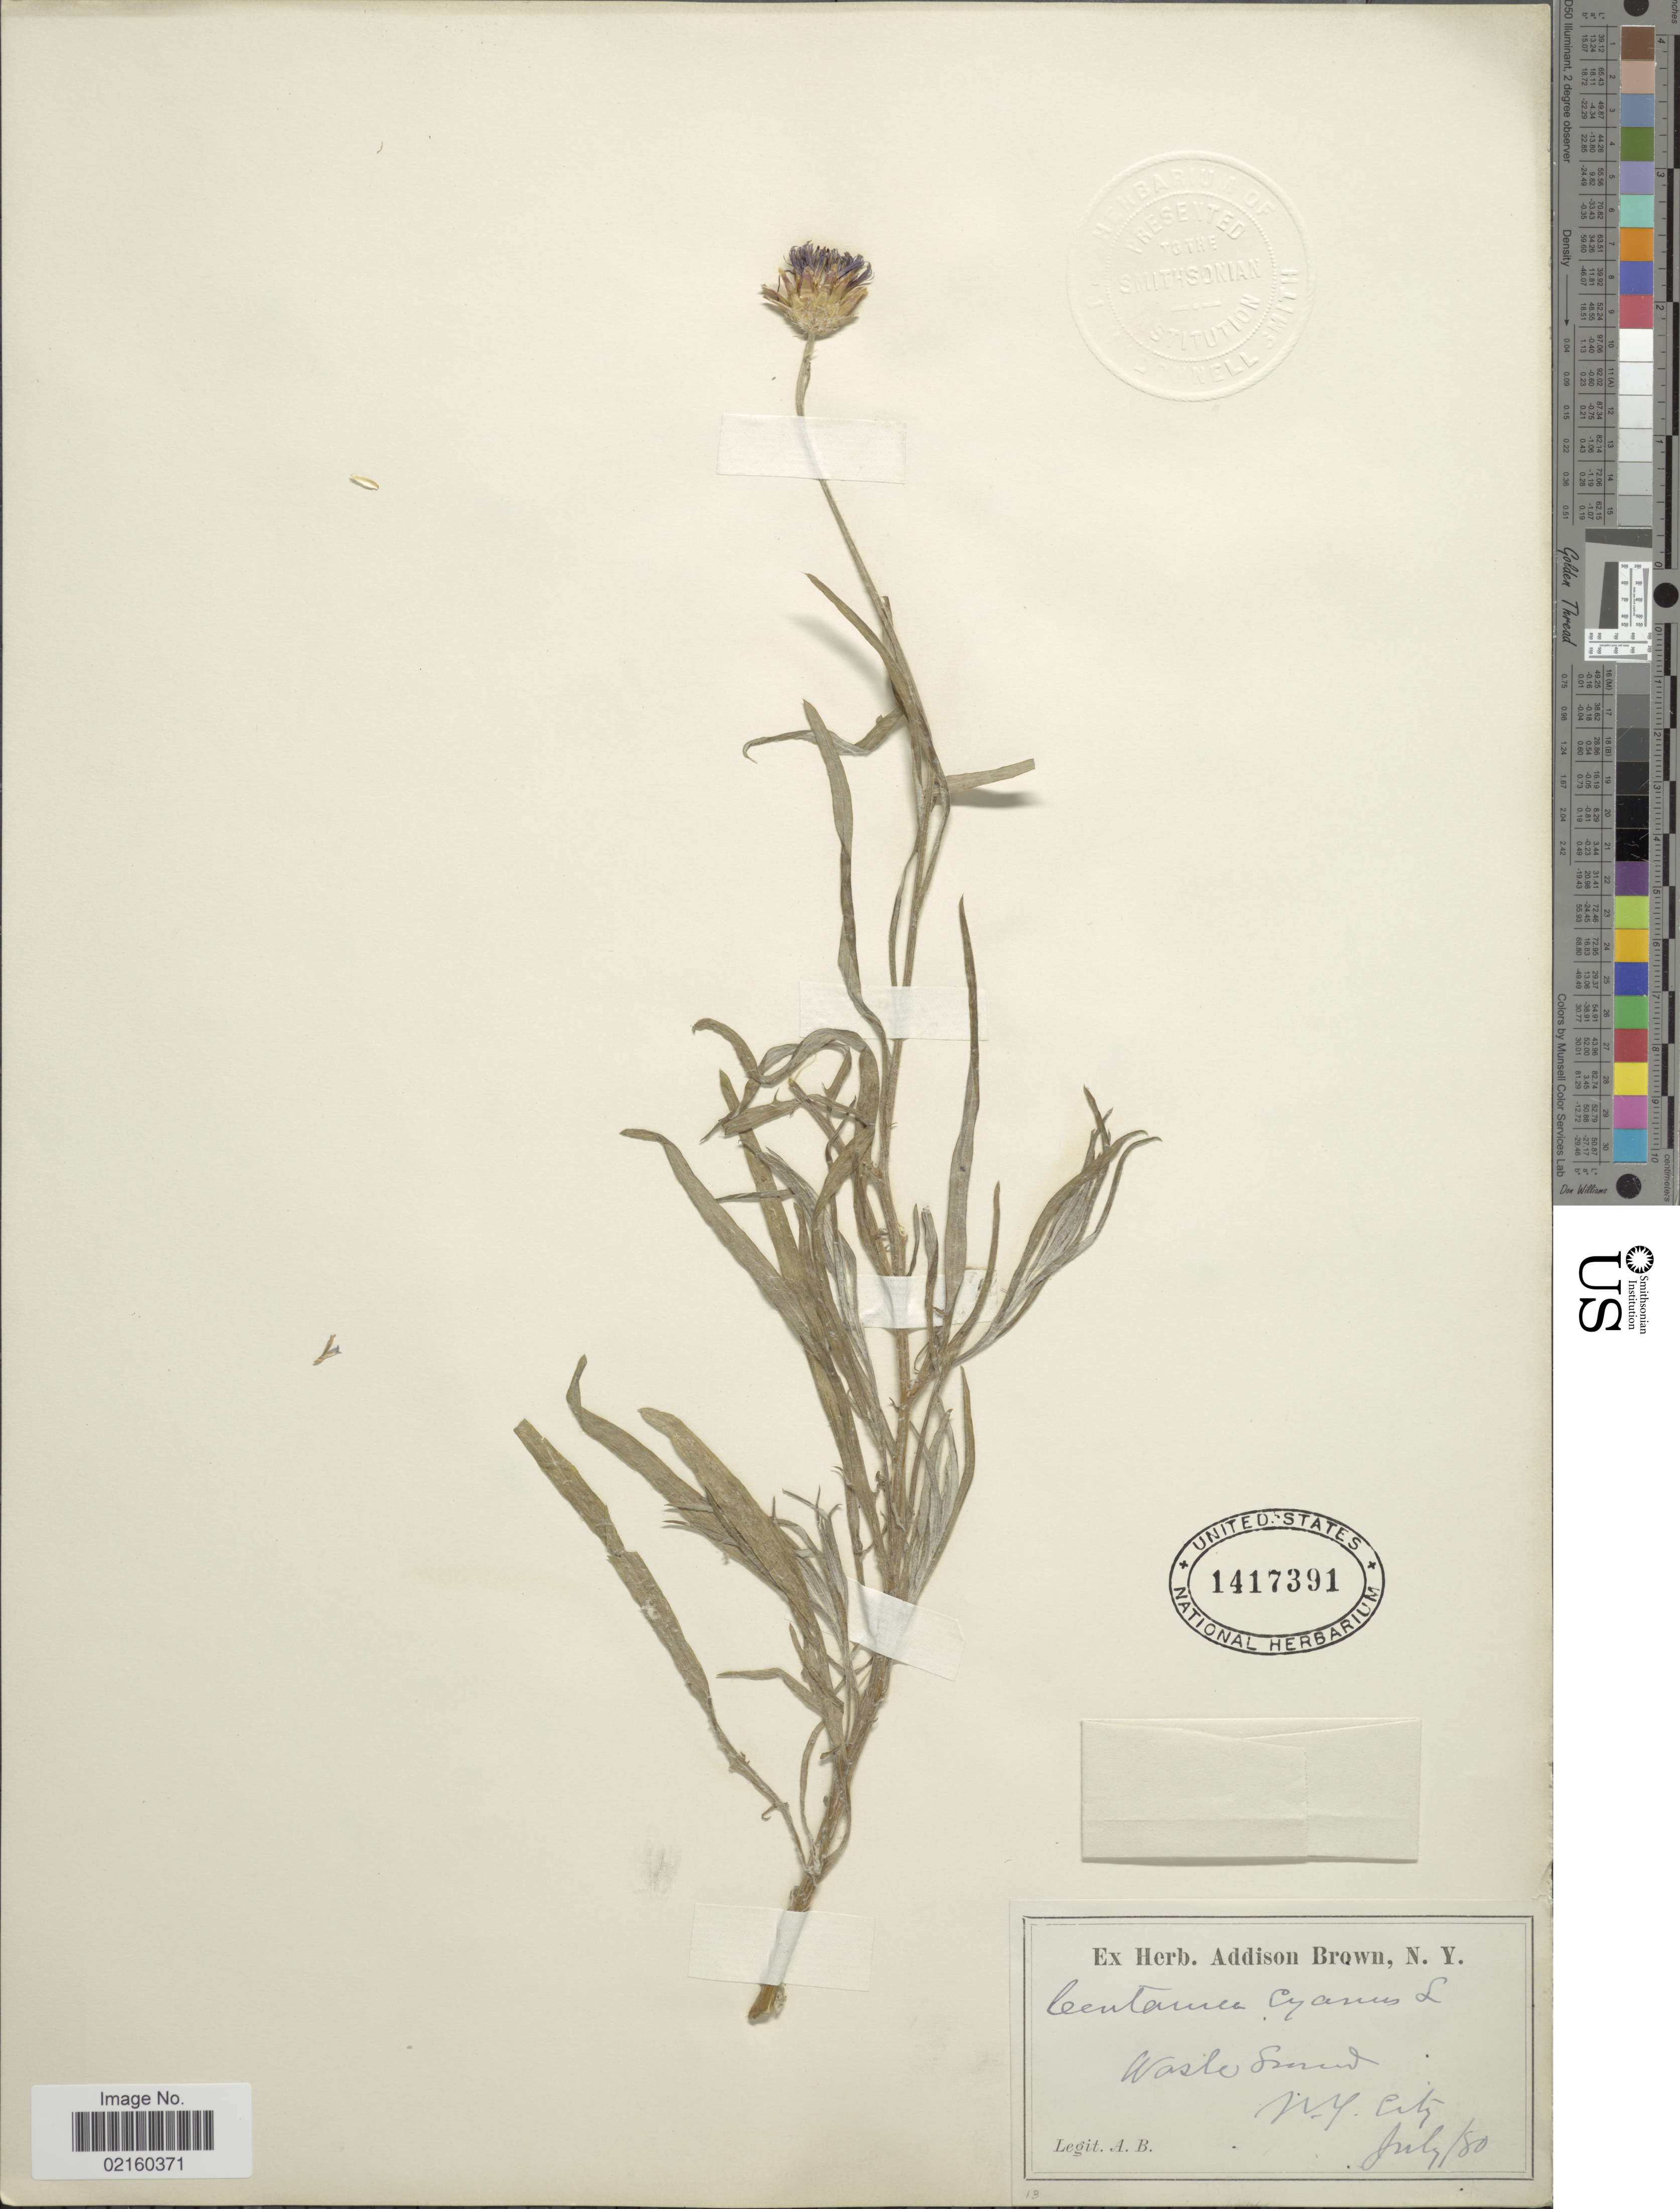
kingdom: Plantae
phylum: Tracheophyta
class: Magnoliopsida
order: Asterales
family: Asteraceae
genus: Centaurea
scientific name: Centaurea cyanus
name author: L.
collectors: A. Brown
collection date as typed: Transcribed d/m/y: /7/80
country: United States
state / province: New York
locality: N. Y. City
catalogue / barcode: US 1417391